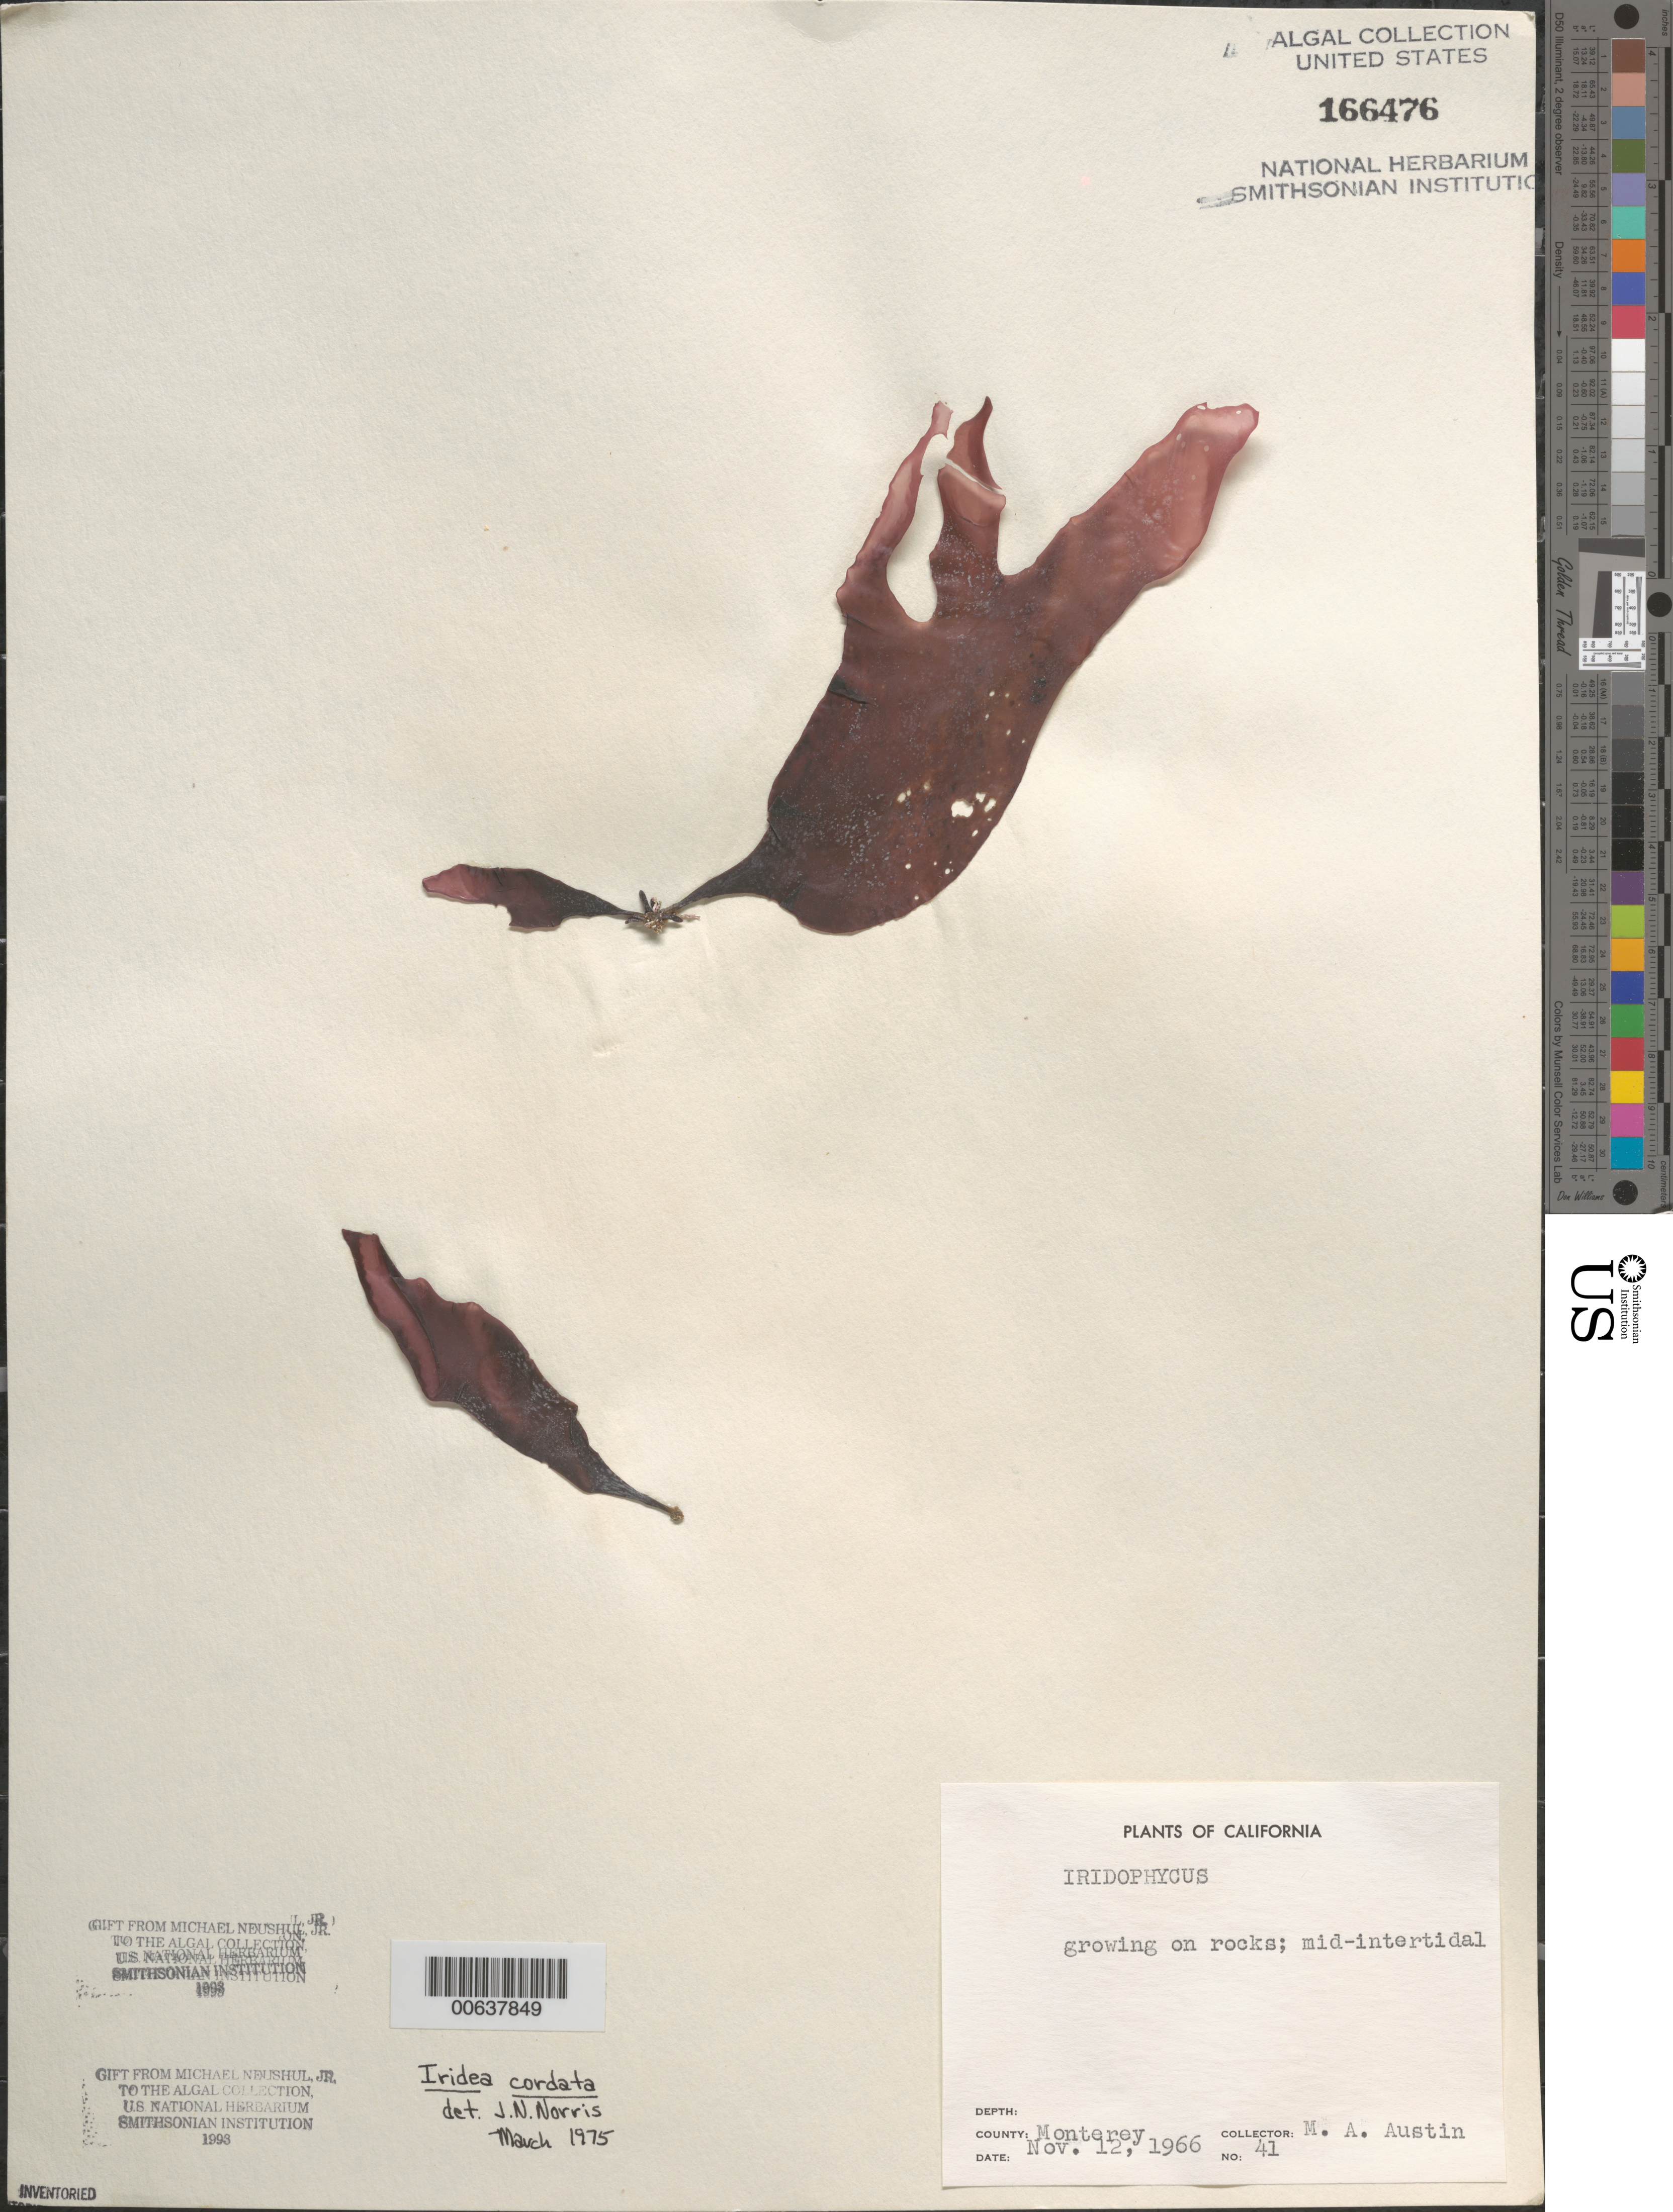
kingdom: Plantae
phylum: Rhodophyta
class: Florideophyceae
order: Corallinales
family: Hapalidiaceae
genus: Melobesia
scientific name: Melobesia mediocris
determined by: Norris, James N.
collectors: M. Austin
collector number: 41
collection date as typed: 12 Nov 1966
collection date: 1966-11-12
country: United States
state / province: California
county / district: Monterey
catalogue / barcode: US 166476